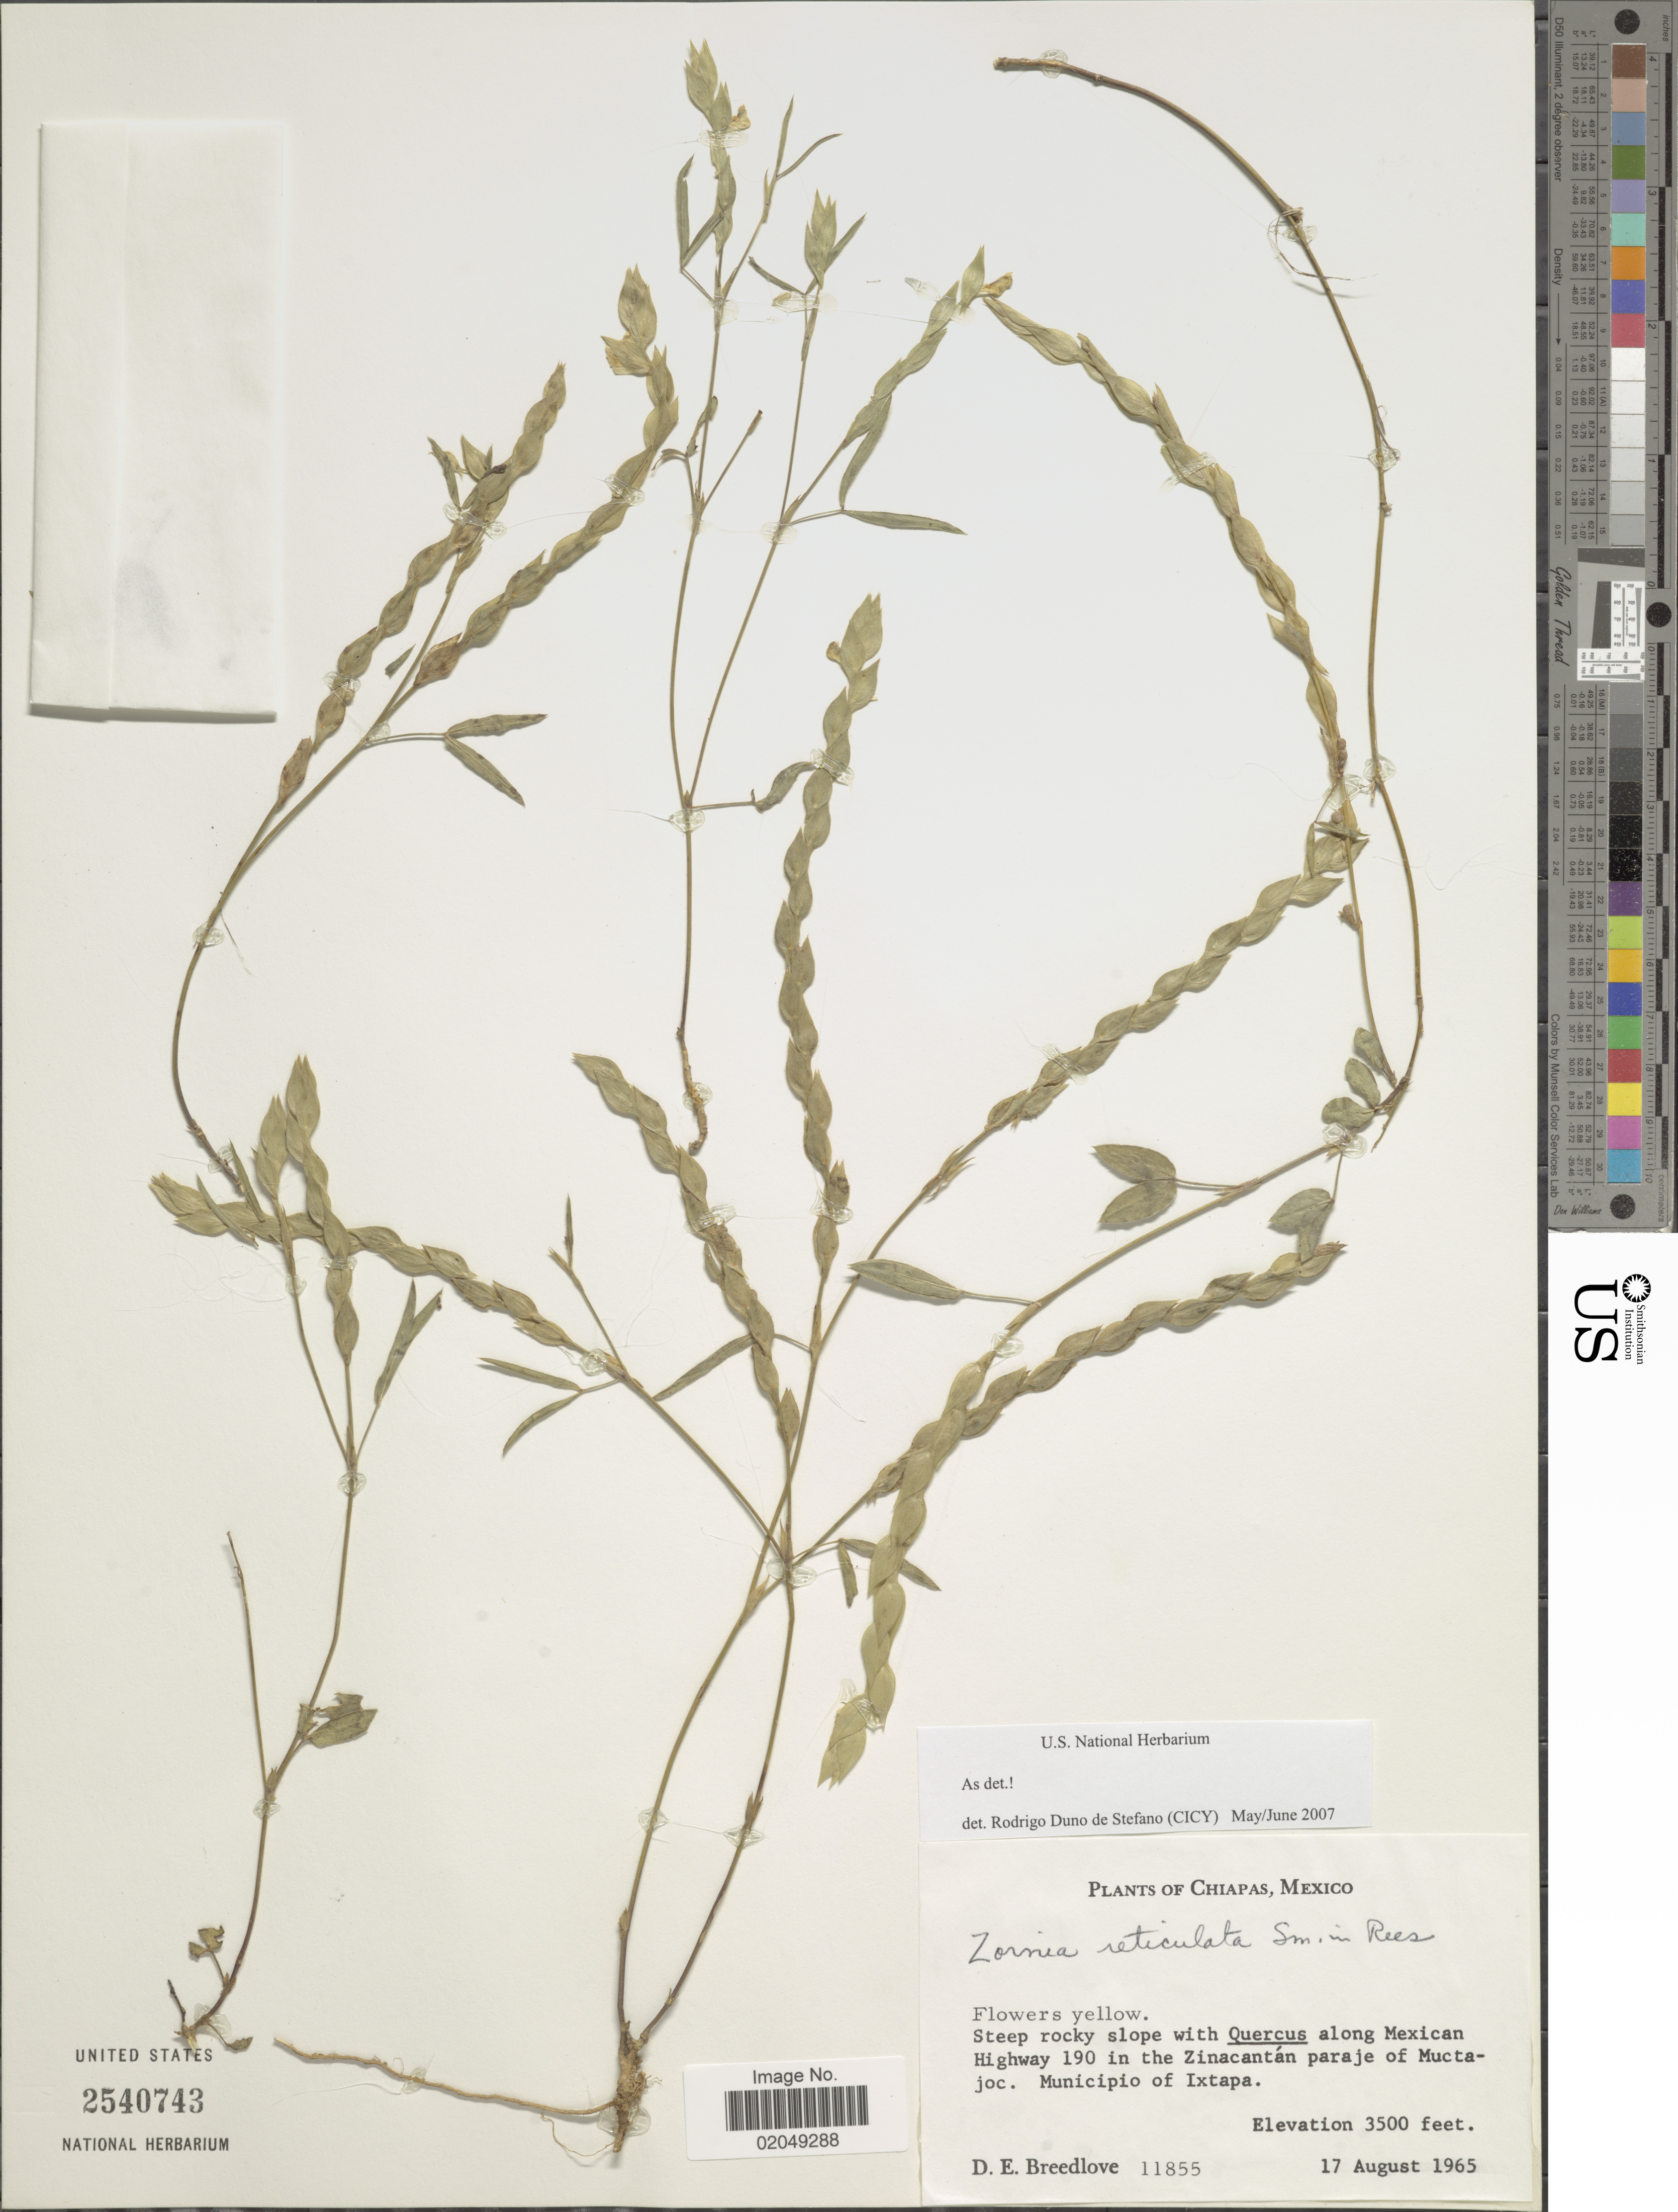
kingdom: Plantae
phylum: Tracheophyta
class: Magnoliopsida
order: Fabales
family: Fabaceae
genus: Zornia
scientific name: Zornia reticulata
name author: Sm.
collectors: D. E. Breedlove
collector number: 11855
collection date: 1965-08-17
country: Mexico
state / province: Chiapas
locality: Steepy rocky slope along Mexican Highway 190 in the Zinacantan paraje of Muctajoc, Municipio of Ixtapa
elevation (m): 1067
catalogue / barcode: US 2540743